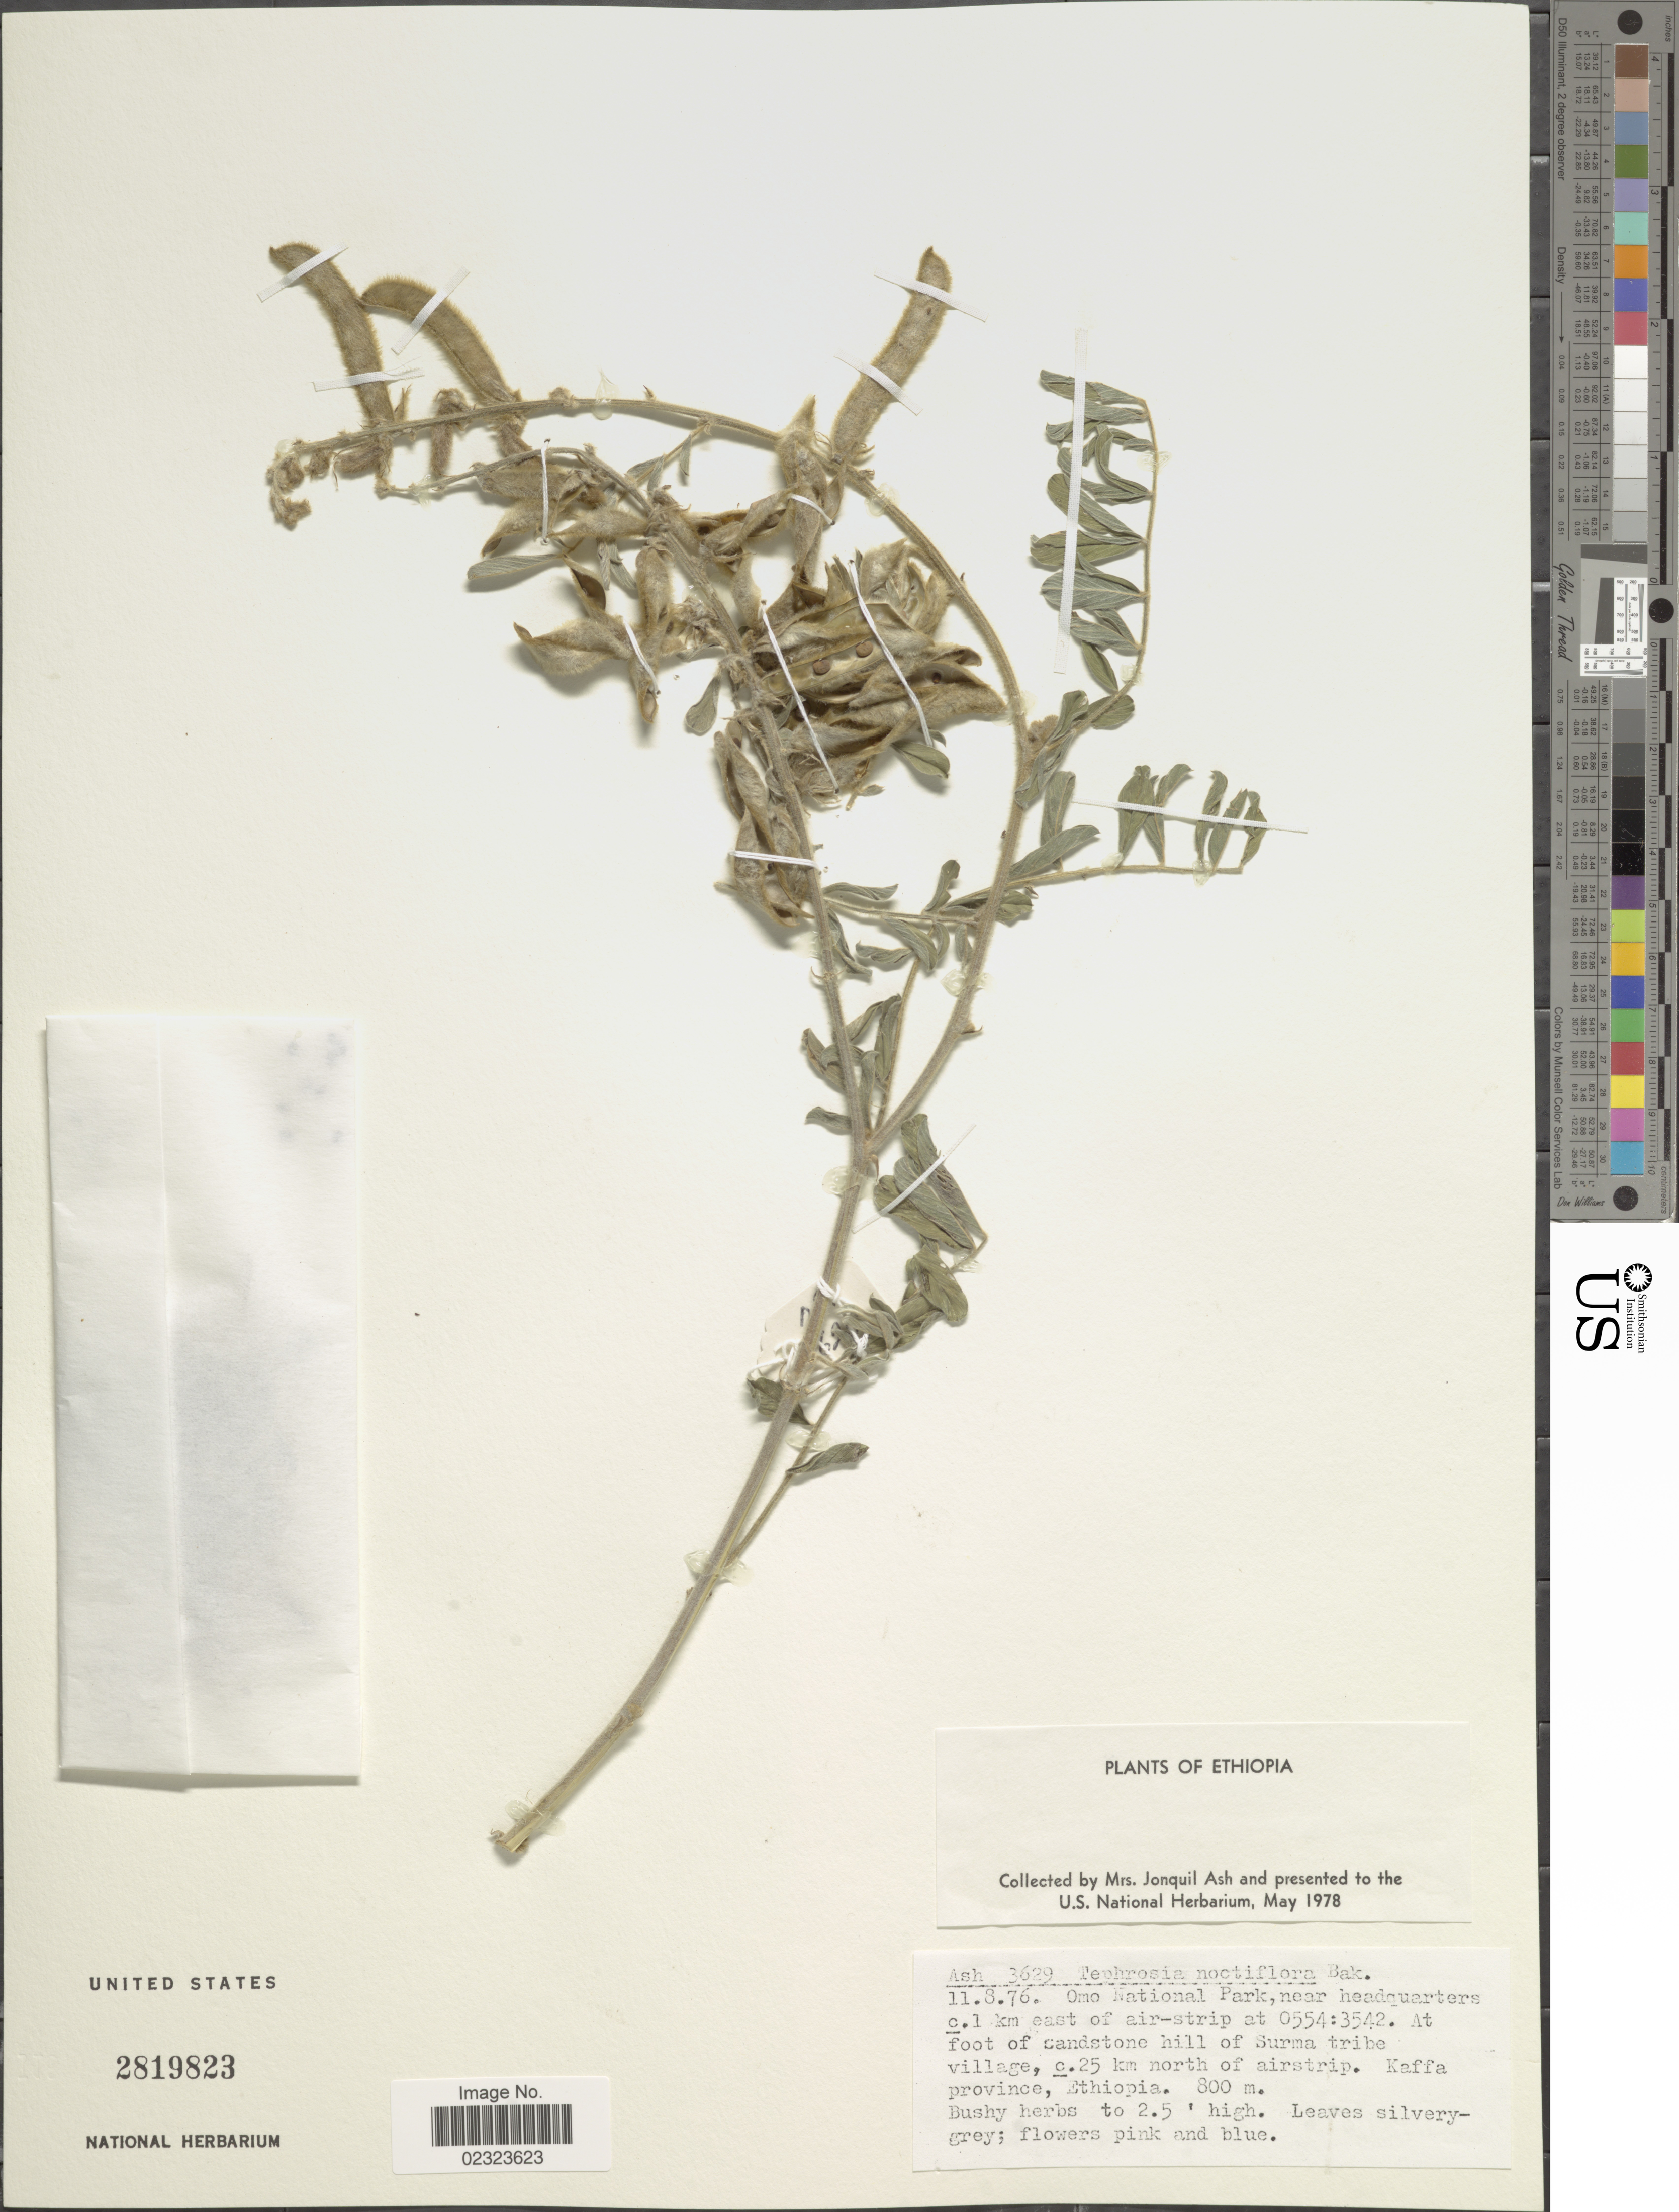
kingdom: Plantae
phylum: Tracheophyta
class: Magnoliopsida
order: Fabales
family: Fabaceae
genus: Tephrosia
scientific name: Tephrosia noctiflora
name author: Bojer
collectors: J. Ash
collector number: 3629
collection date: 1976-08-11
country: Ethiopia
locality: Omo National Park, near headquarters c. 1 km east of air-strip at 0554:3542, at foot of sandstone cliff of Surma tribe village, c. 25 km north of airstrip, Kaffa Province.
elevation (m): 800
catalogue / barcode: US 2819823